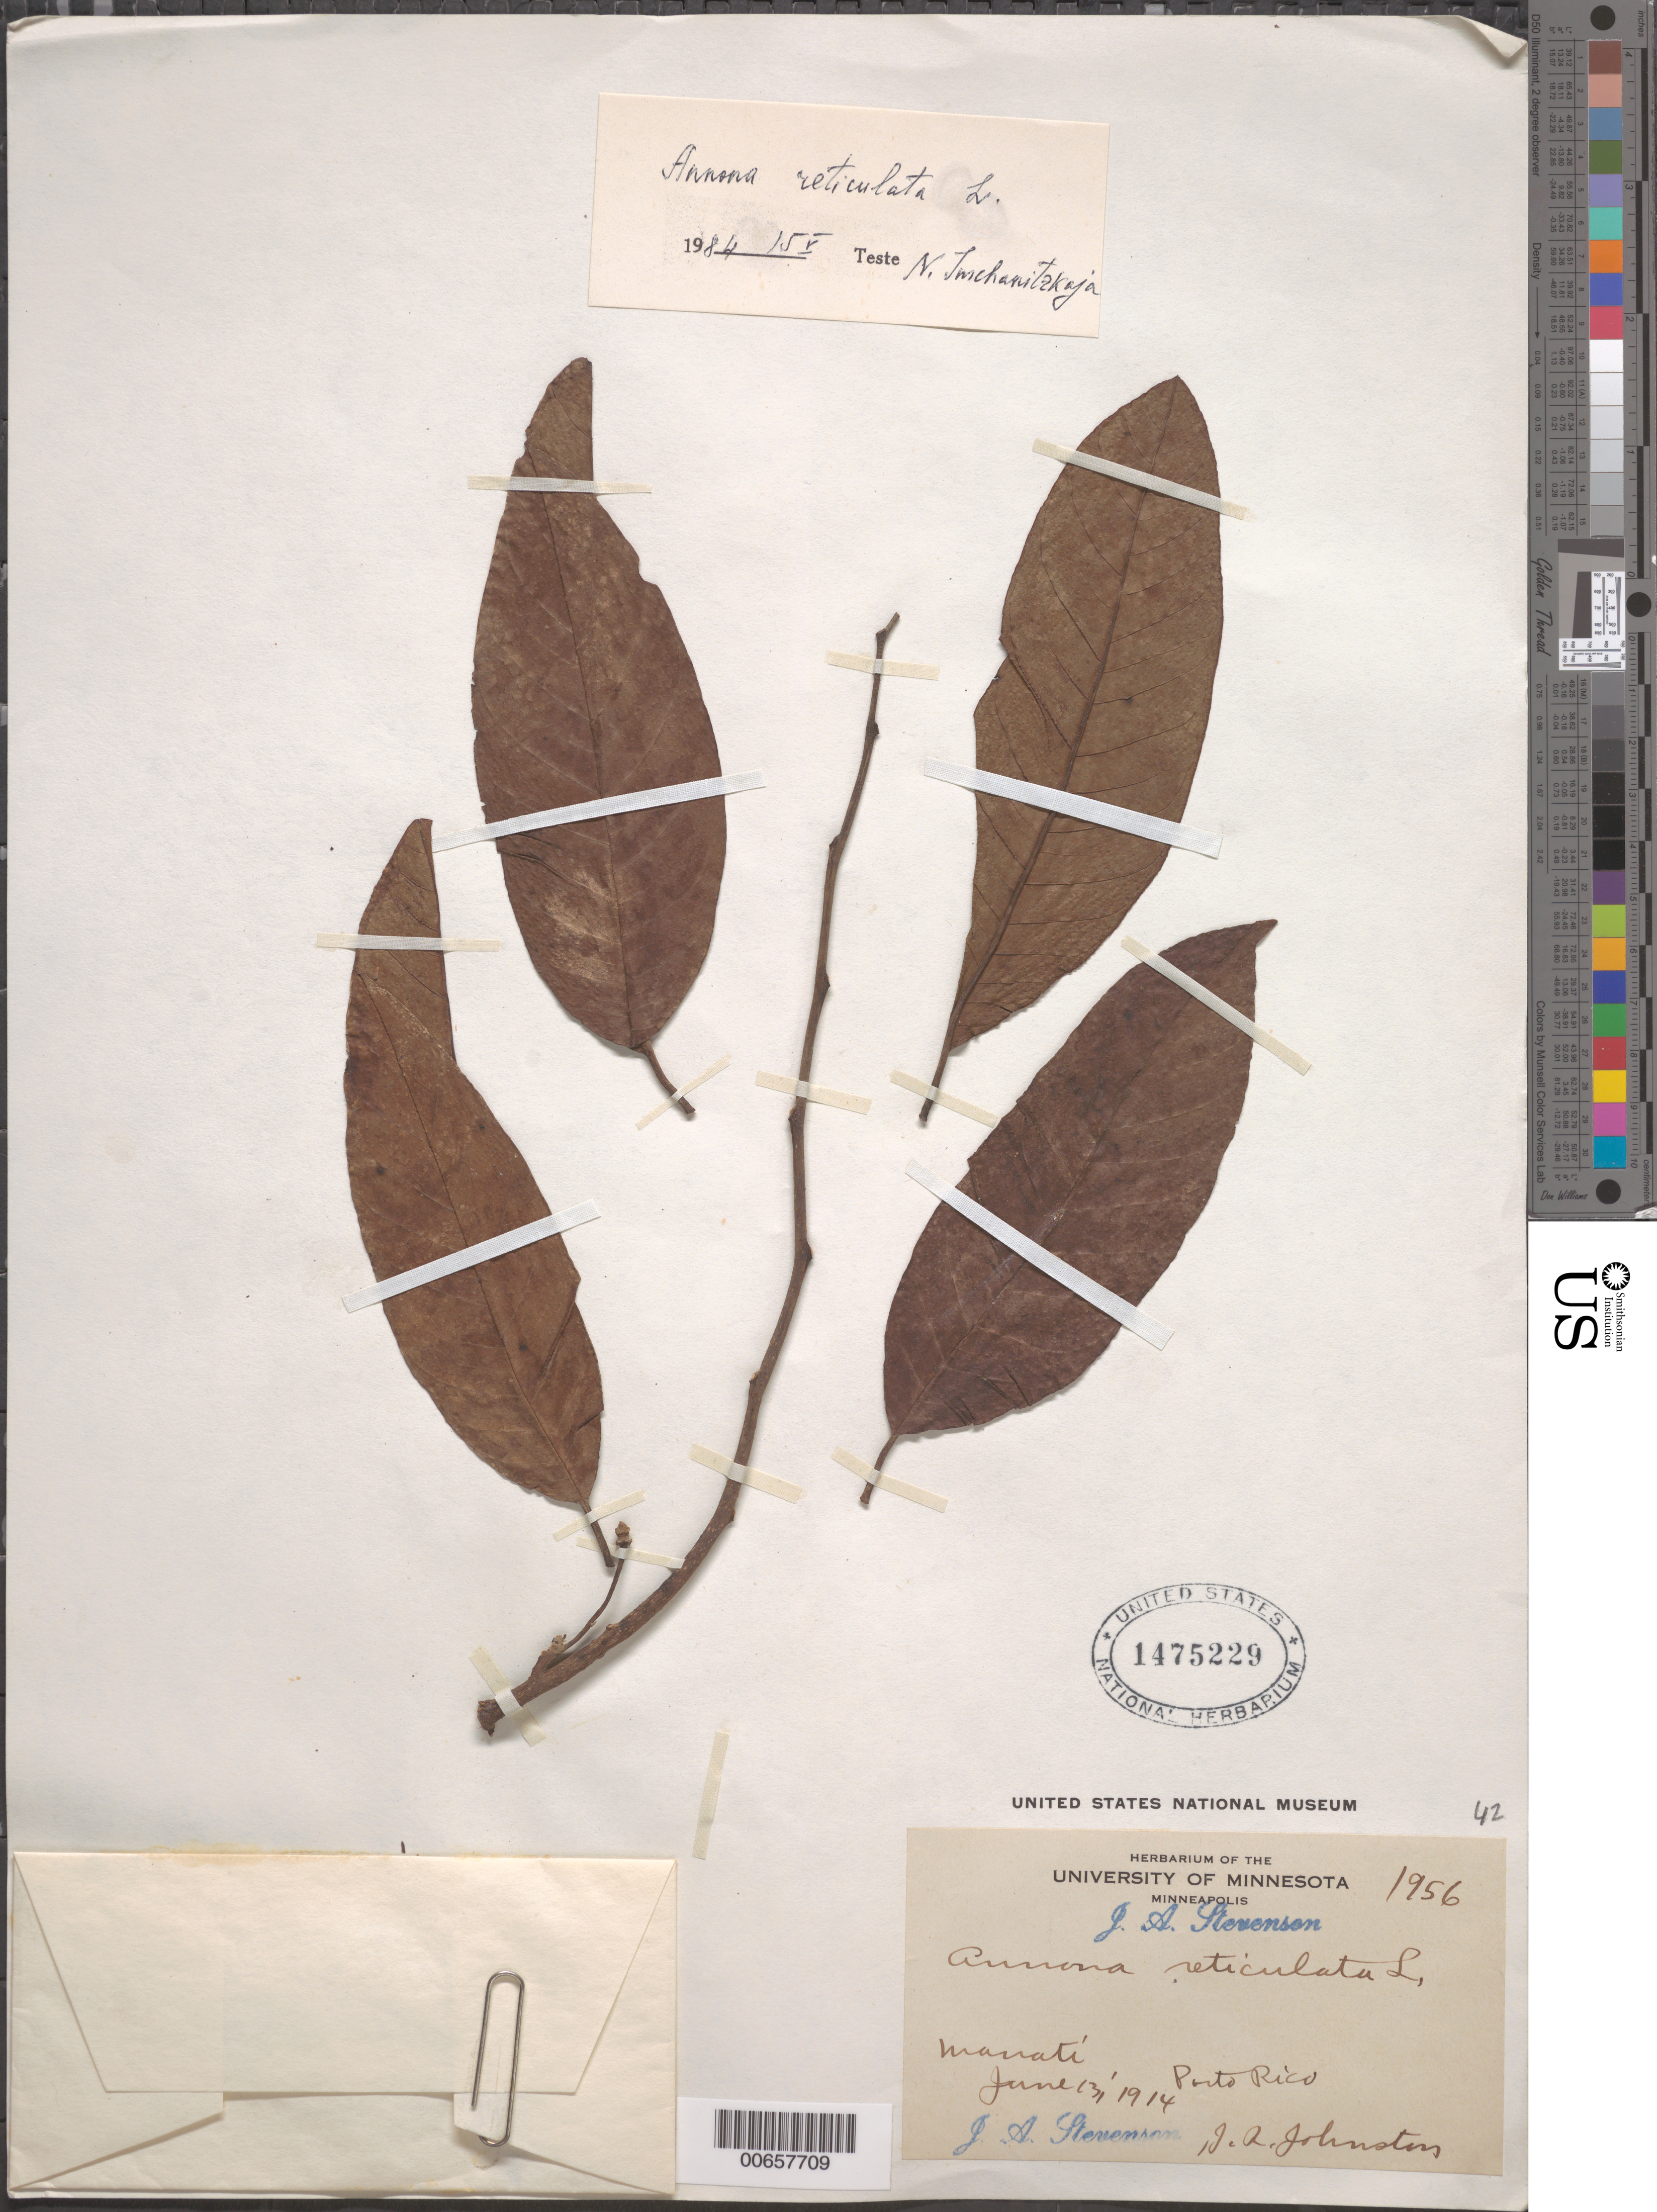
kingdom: Plantae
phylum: Tracheophyta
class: Magnoliopsida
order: Magnoliales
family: Annonaceae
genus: Annona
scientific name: Annona reticulata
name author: L.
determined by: McChanitzkaja, N.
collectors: J. Stevenson & J. Johnston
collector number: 1956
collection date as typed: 13 Jun 1914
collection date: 1914-06-13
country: Puerto Rico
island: Greater Antilles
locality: Manati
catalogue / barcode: US 1475229